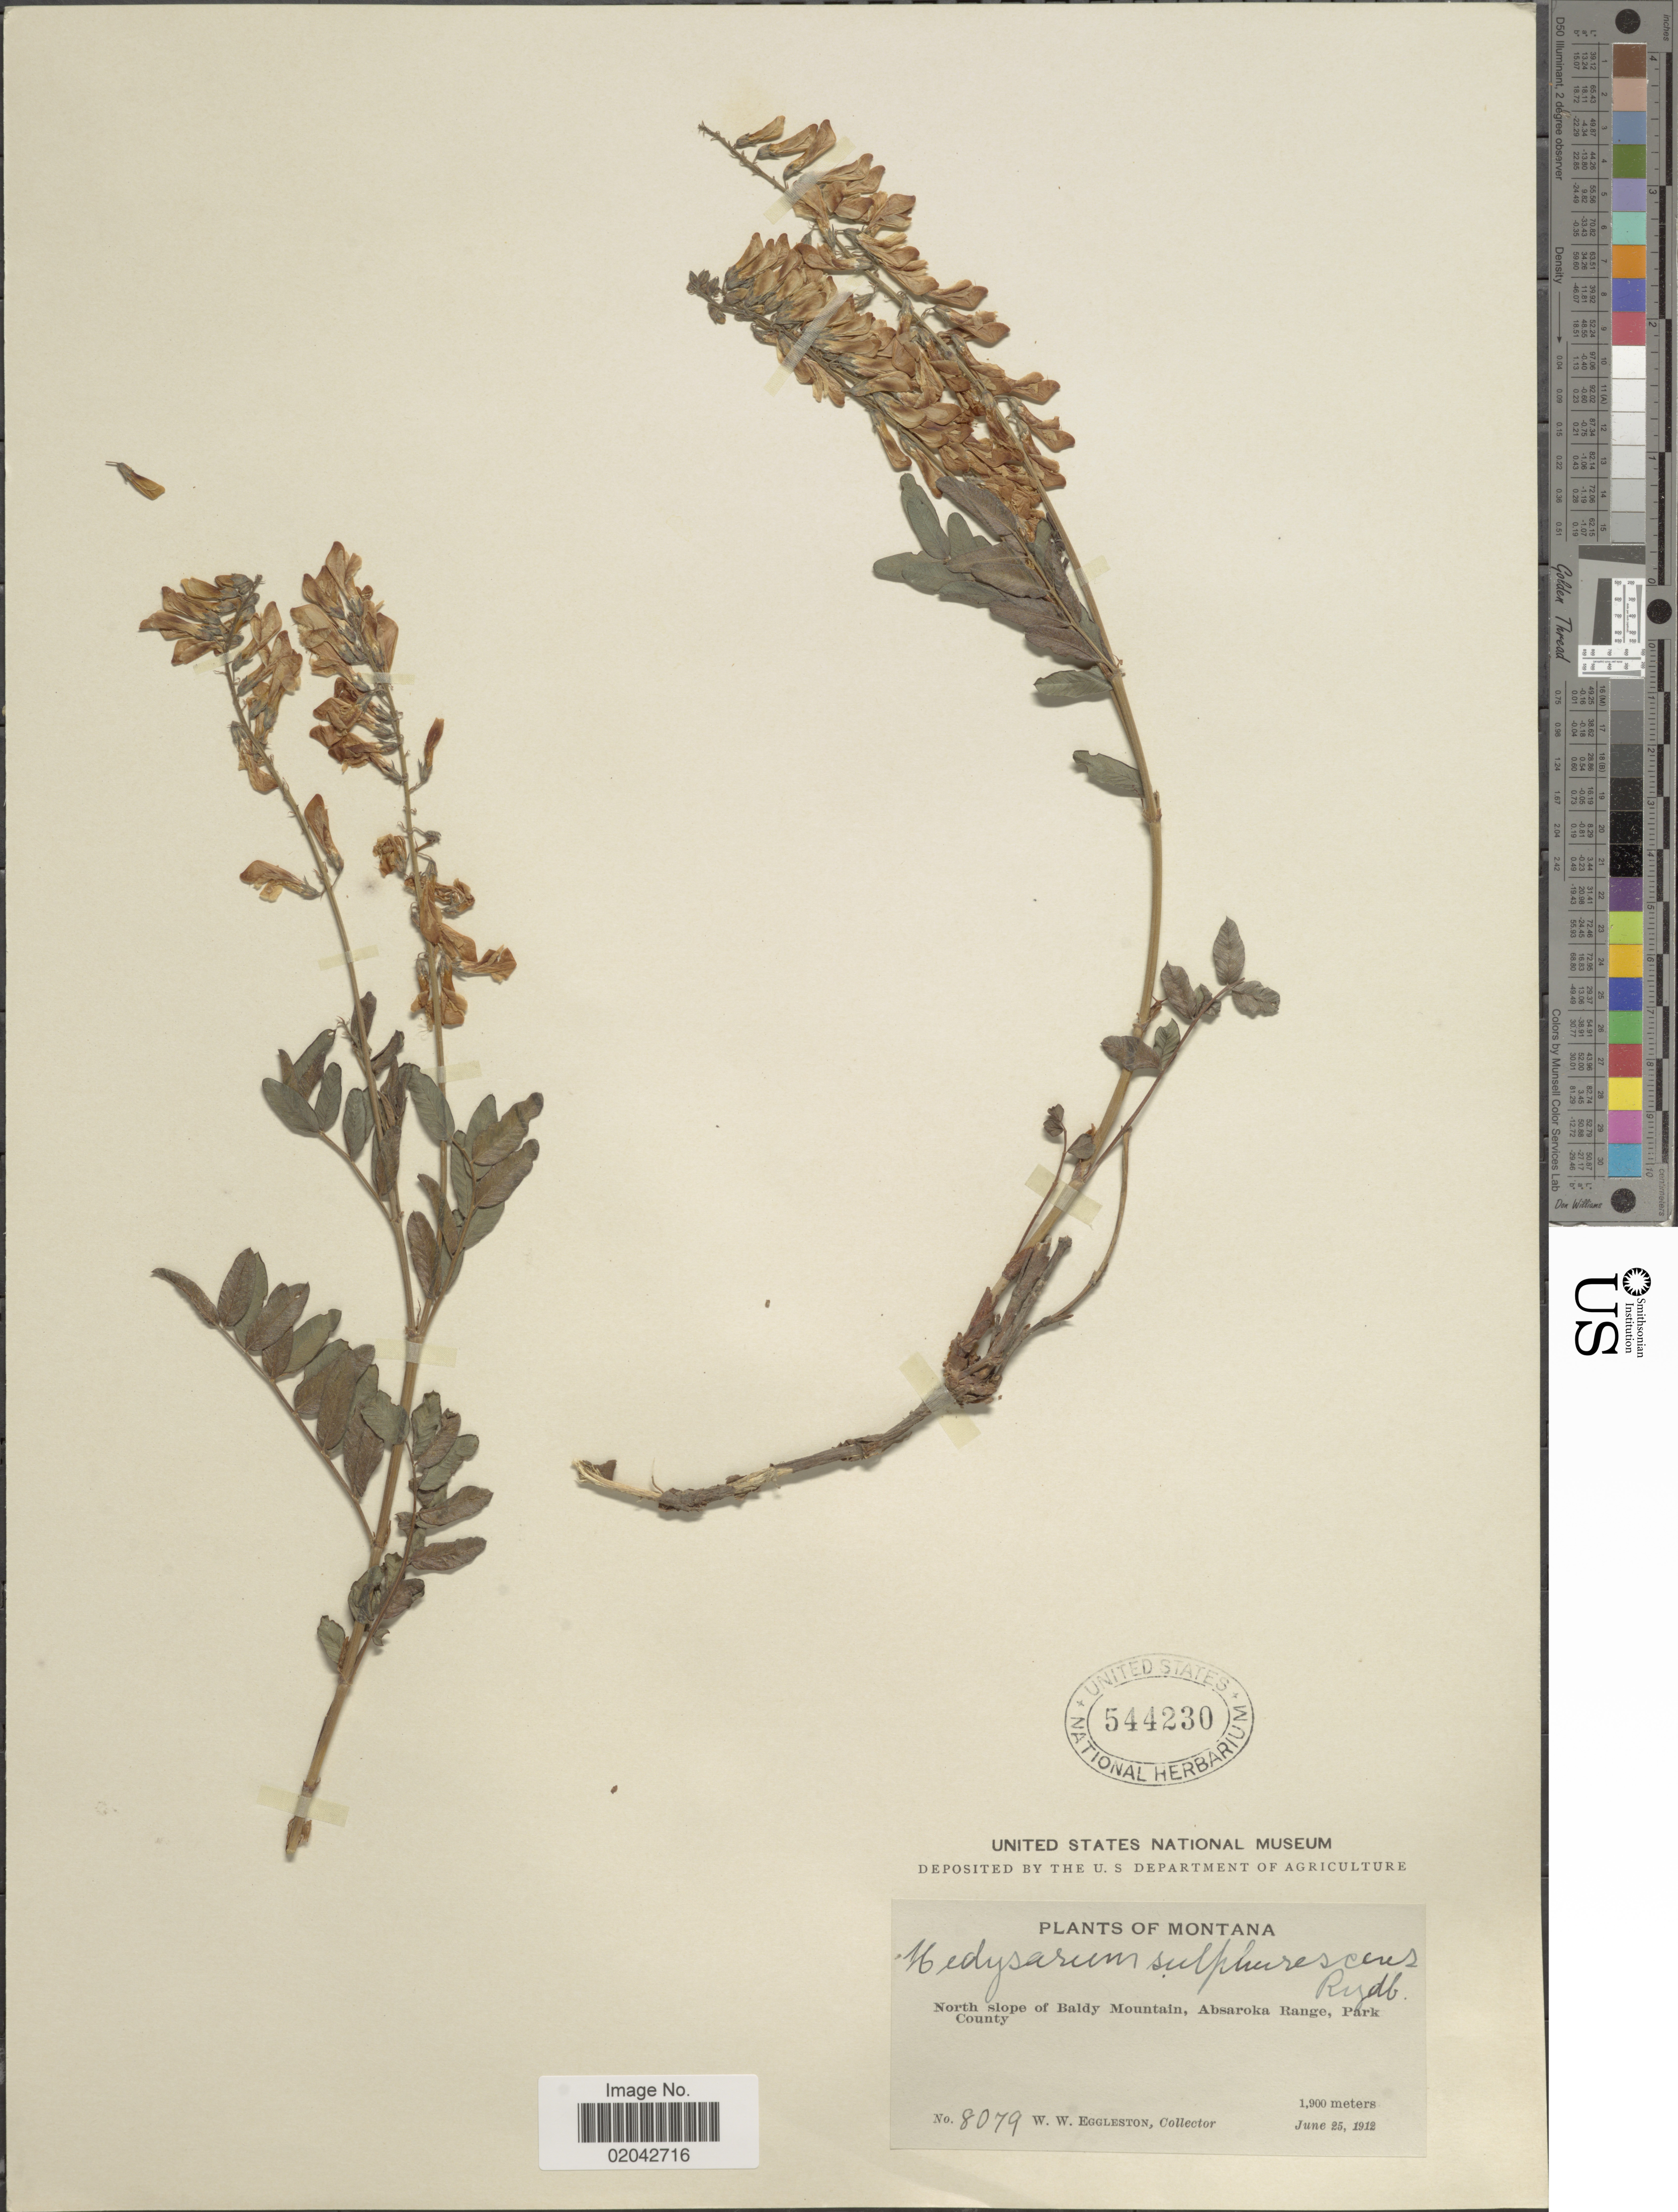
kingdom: Plantae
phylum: Tracheophyta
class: Magnoliopsida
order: Fabales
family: Fabaceae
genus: Hedysarum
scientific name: Hedysarum sulphurescens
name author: Rydb.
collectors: W. W. Eggleston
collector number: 8079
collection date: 1912-06-25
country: United States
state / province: Montana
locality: North slope of Baldy Mountain, Absaroka Range, Park County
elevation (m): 1900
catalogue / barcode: US 544230